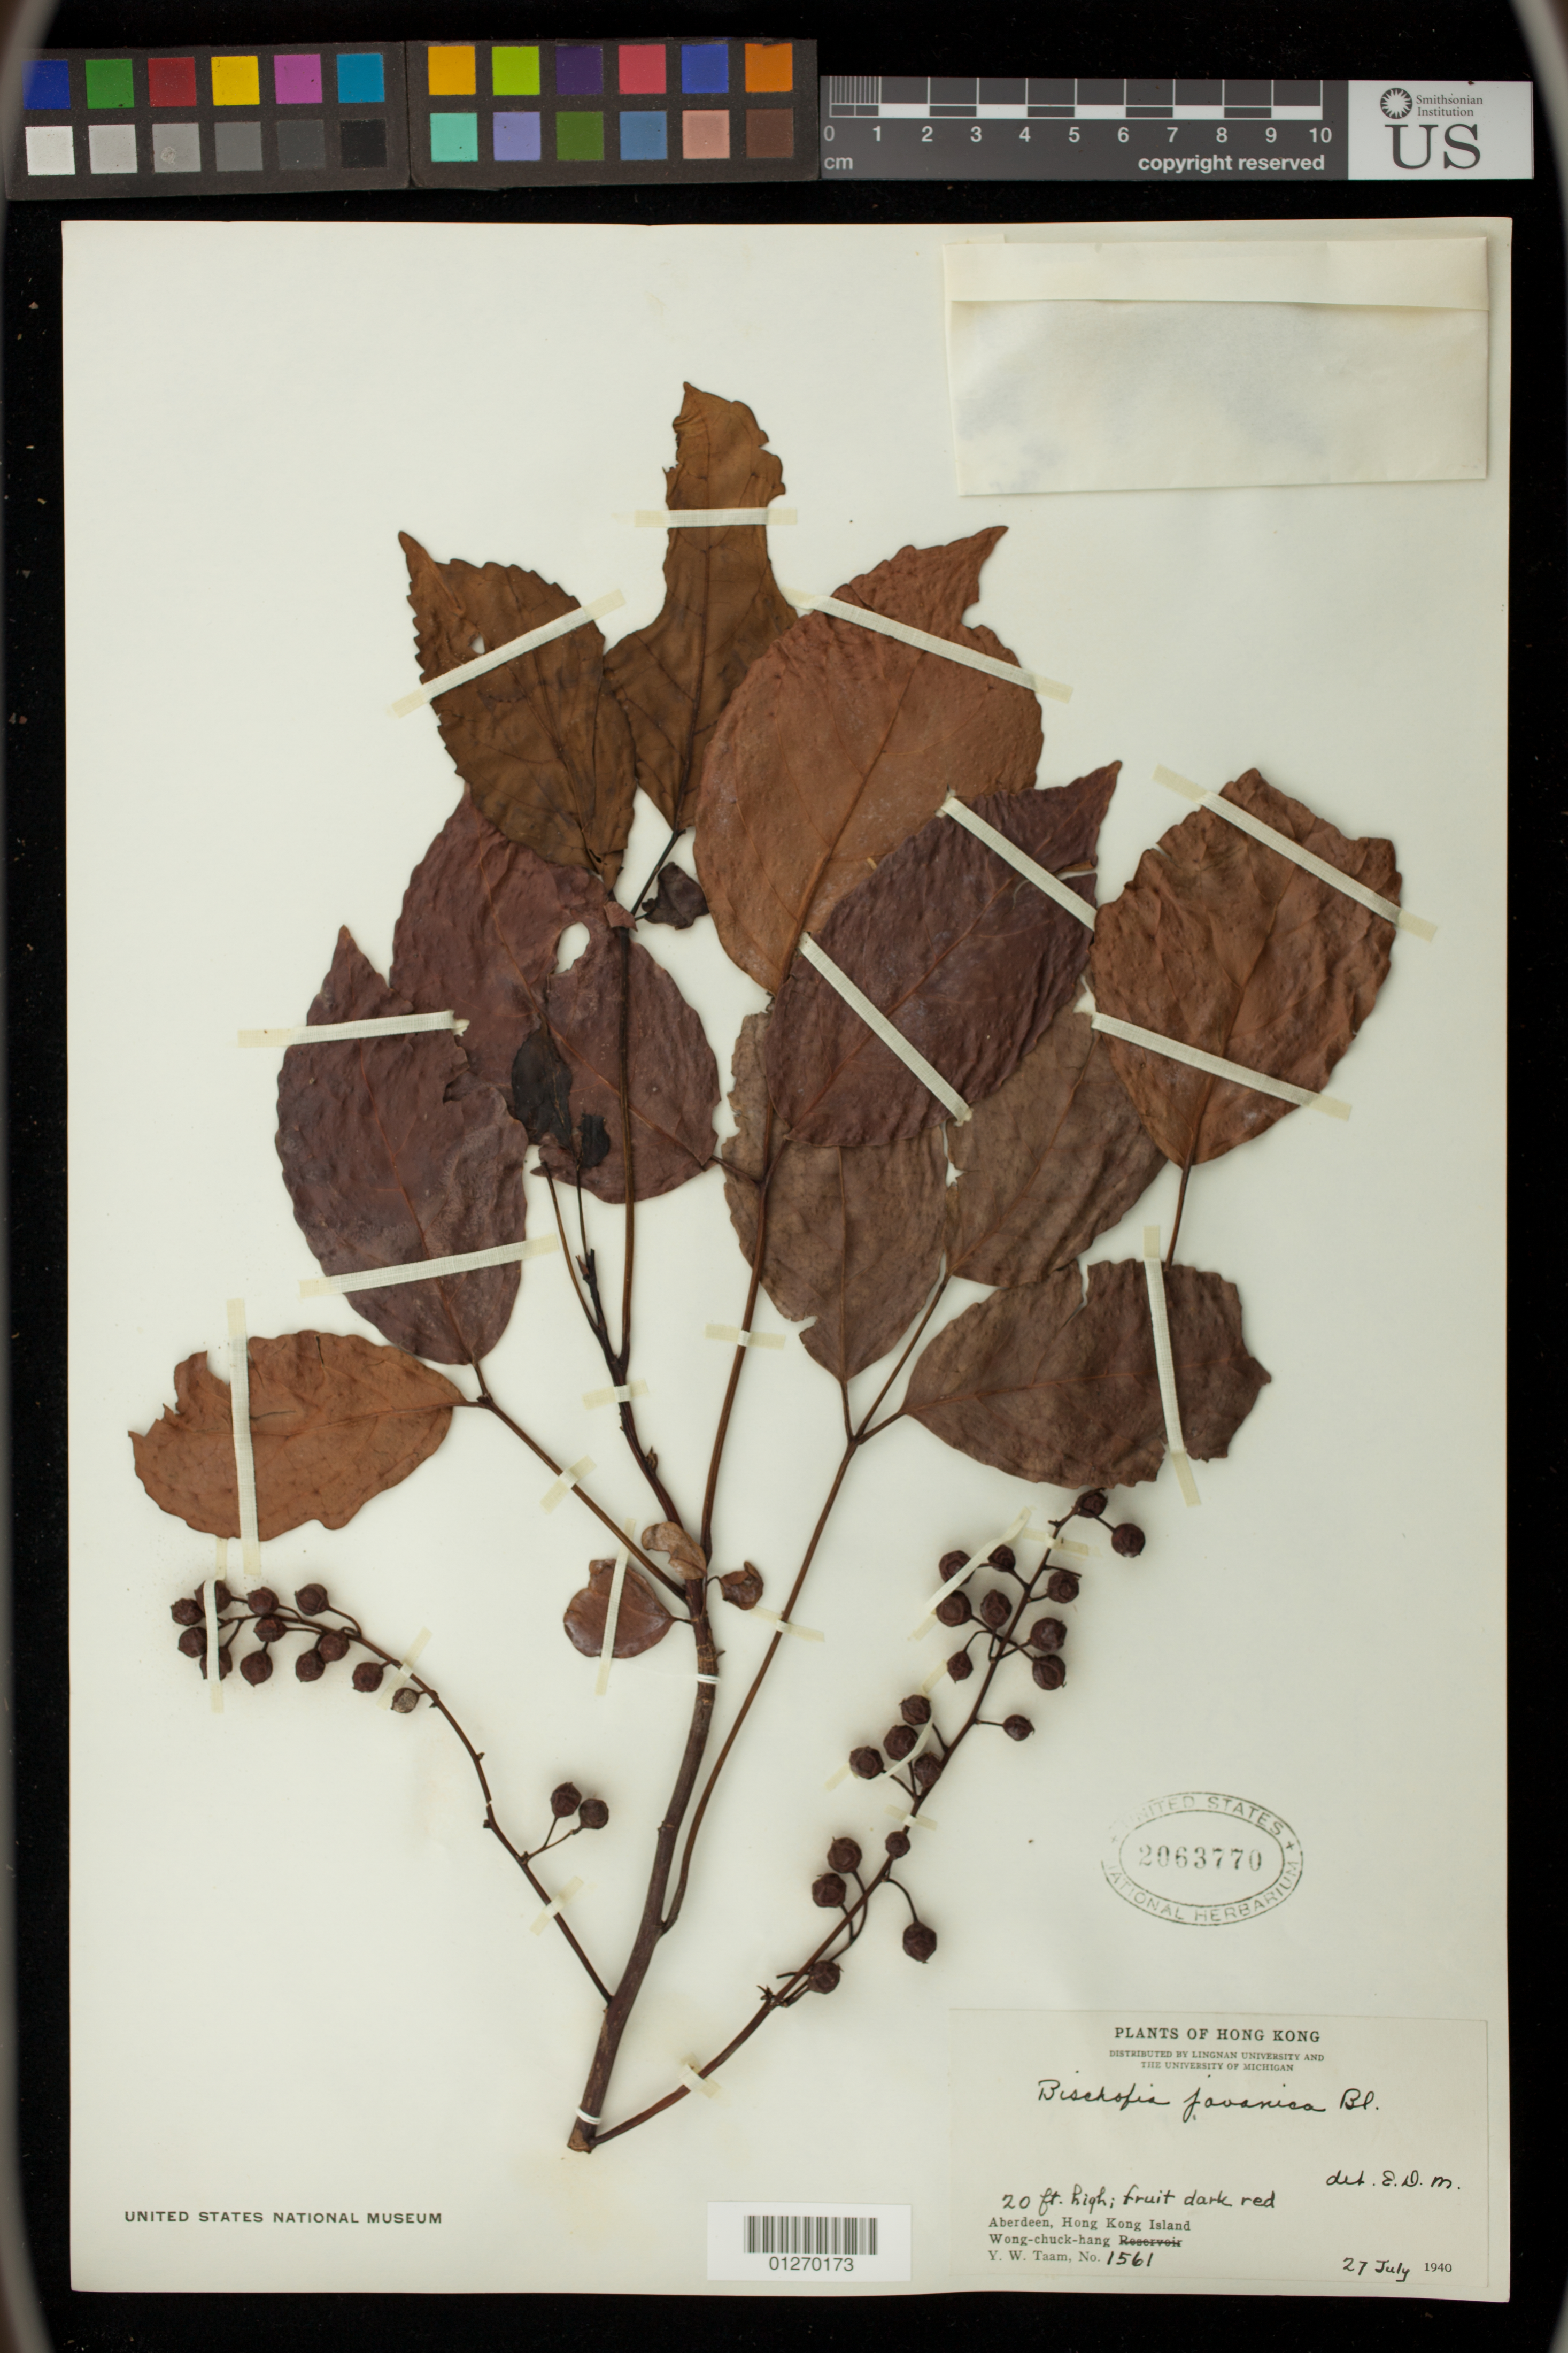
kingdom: Plantae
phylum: Tracheophyta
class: Magnoliopsida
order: Malpighiales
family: Phyllanthaceae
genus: Bischofia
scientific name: Bischofia javanica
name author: Blume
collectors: Y. W. Taam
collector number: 1561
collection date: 1940-07-27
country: China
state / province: Hong Kong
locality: Southern. Aberdeen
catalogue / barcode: US 2063770